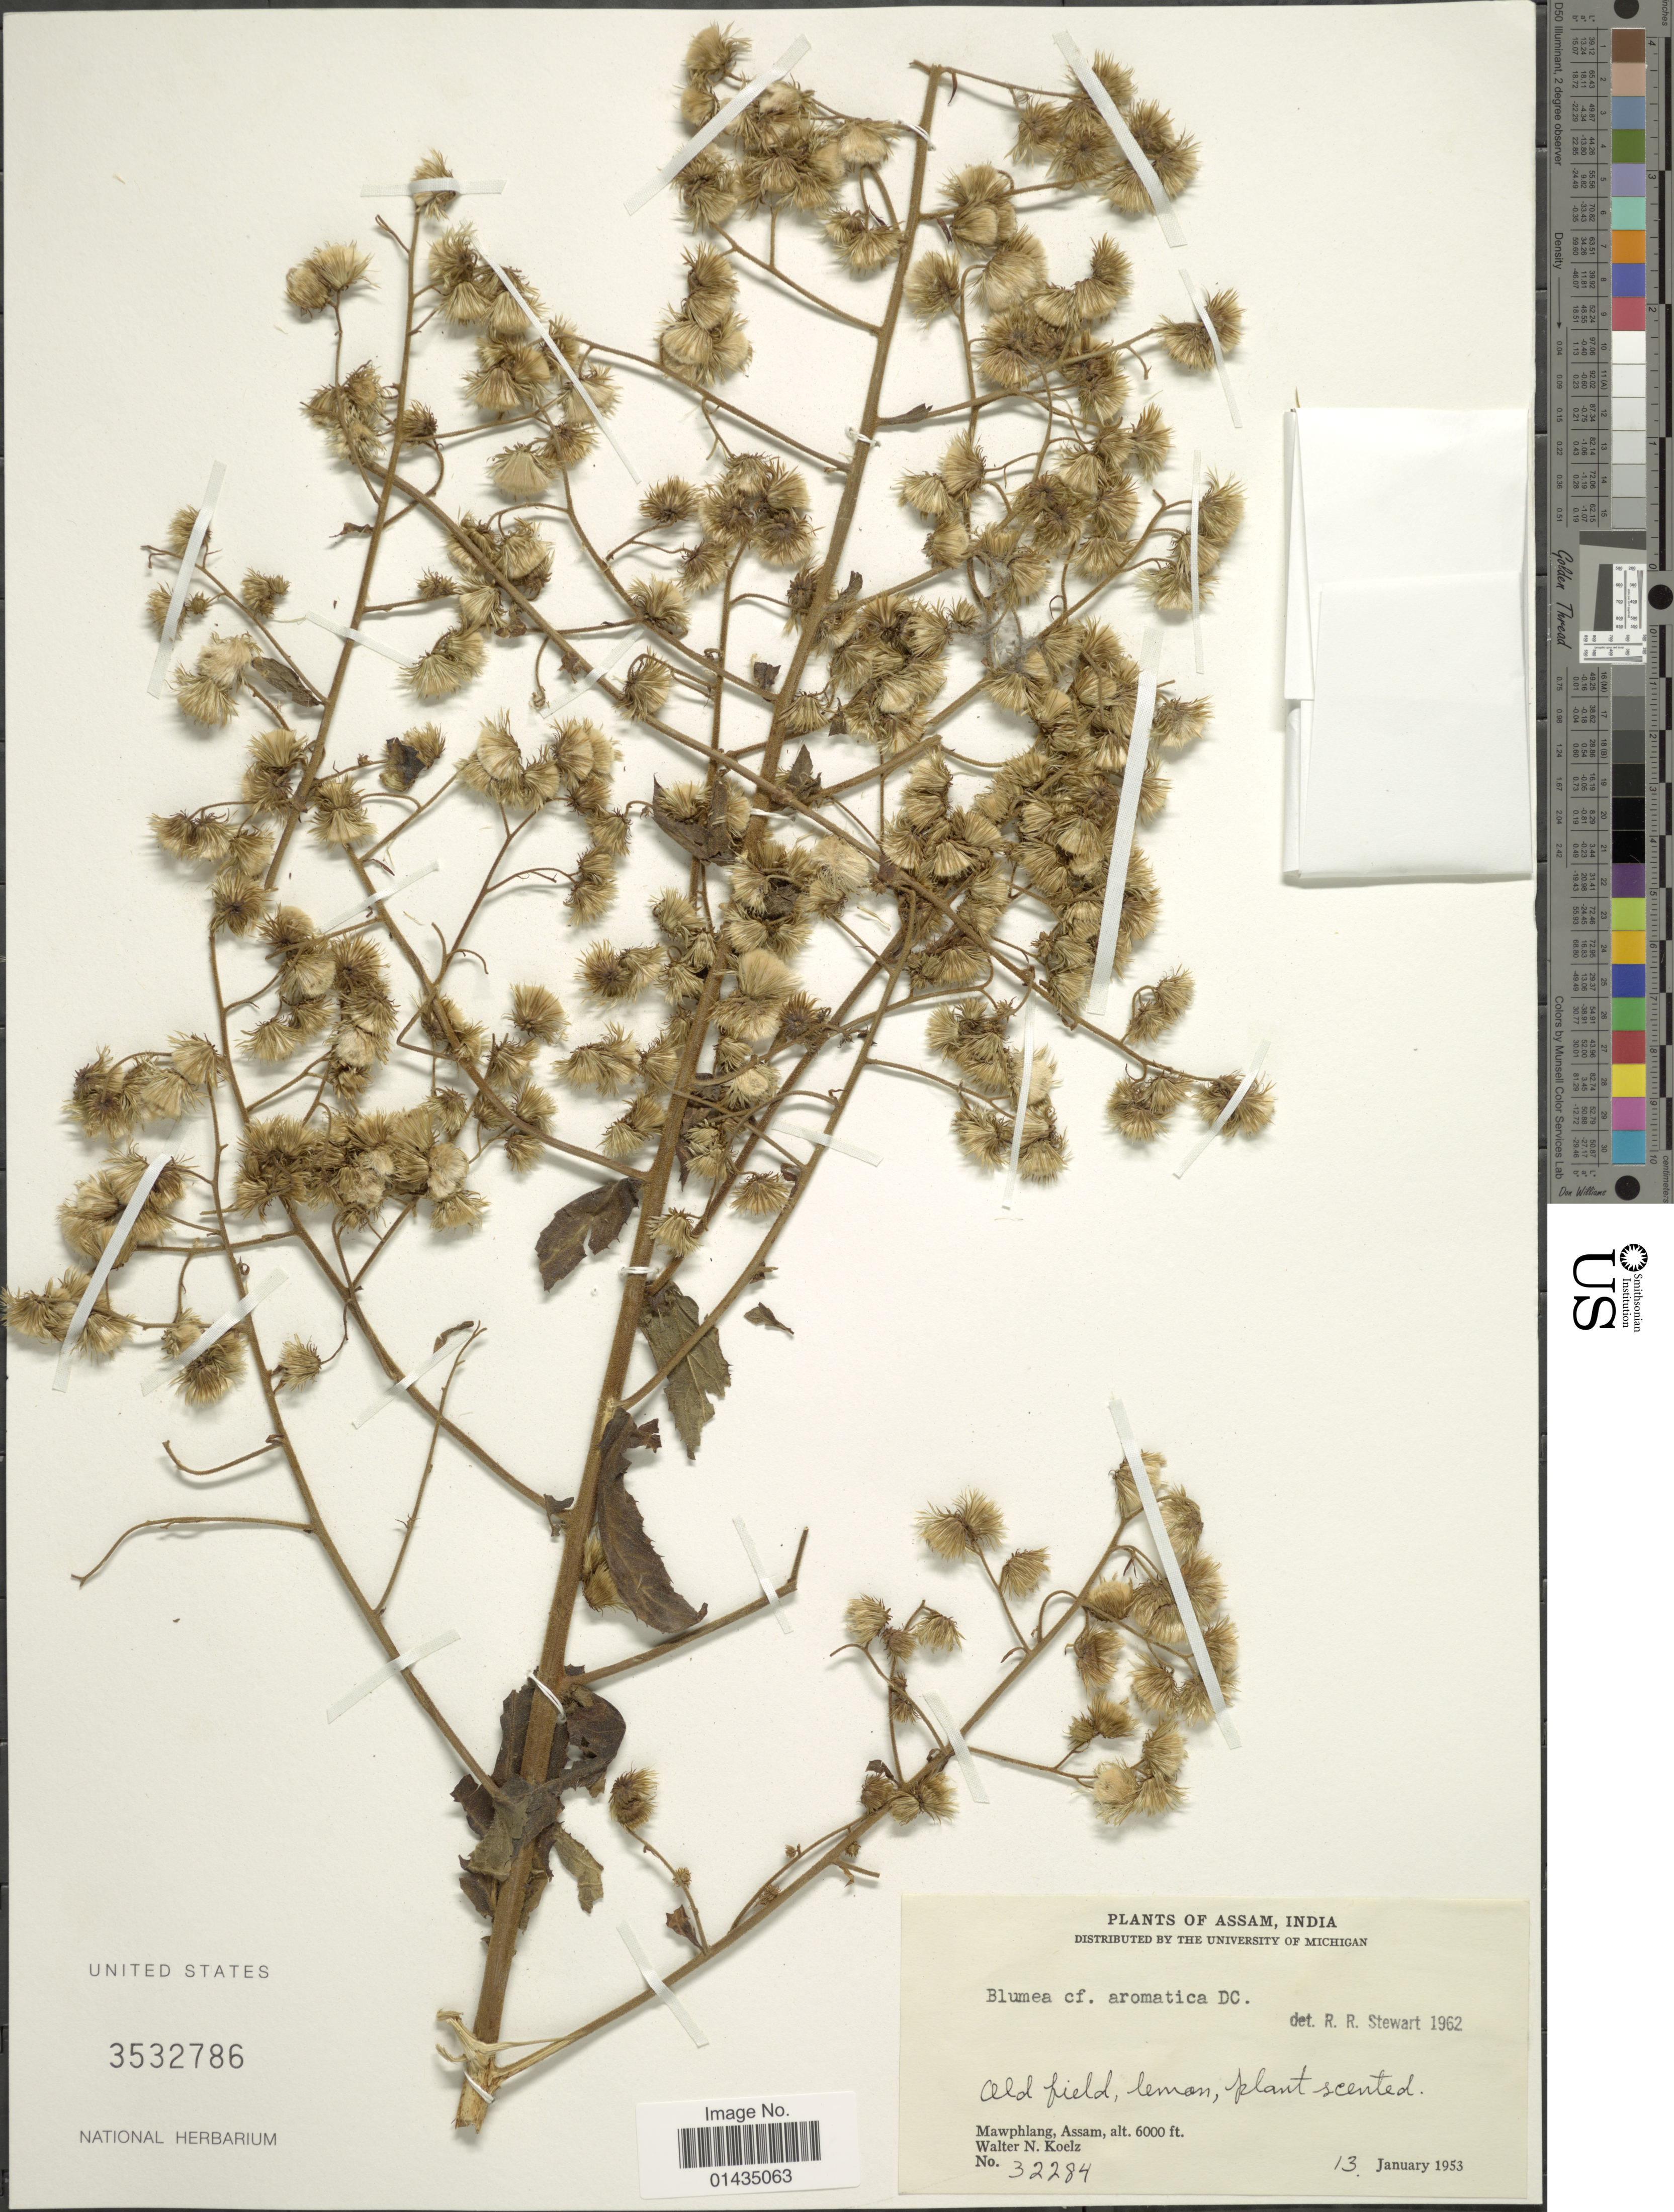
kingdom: Plantae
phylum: Tracheophyta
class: Magnoliopsida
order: Asterales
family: Asteraceae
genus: Blumea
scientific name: Blumea aromatica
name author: DC.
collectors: W. N. Koelz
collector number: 32284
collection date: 1953-01-13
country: India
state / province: Assam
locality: Old field, lemon, Mawphlang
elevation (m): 1829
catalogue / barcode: US 3532786